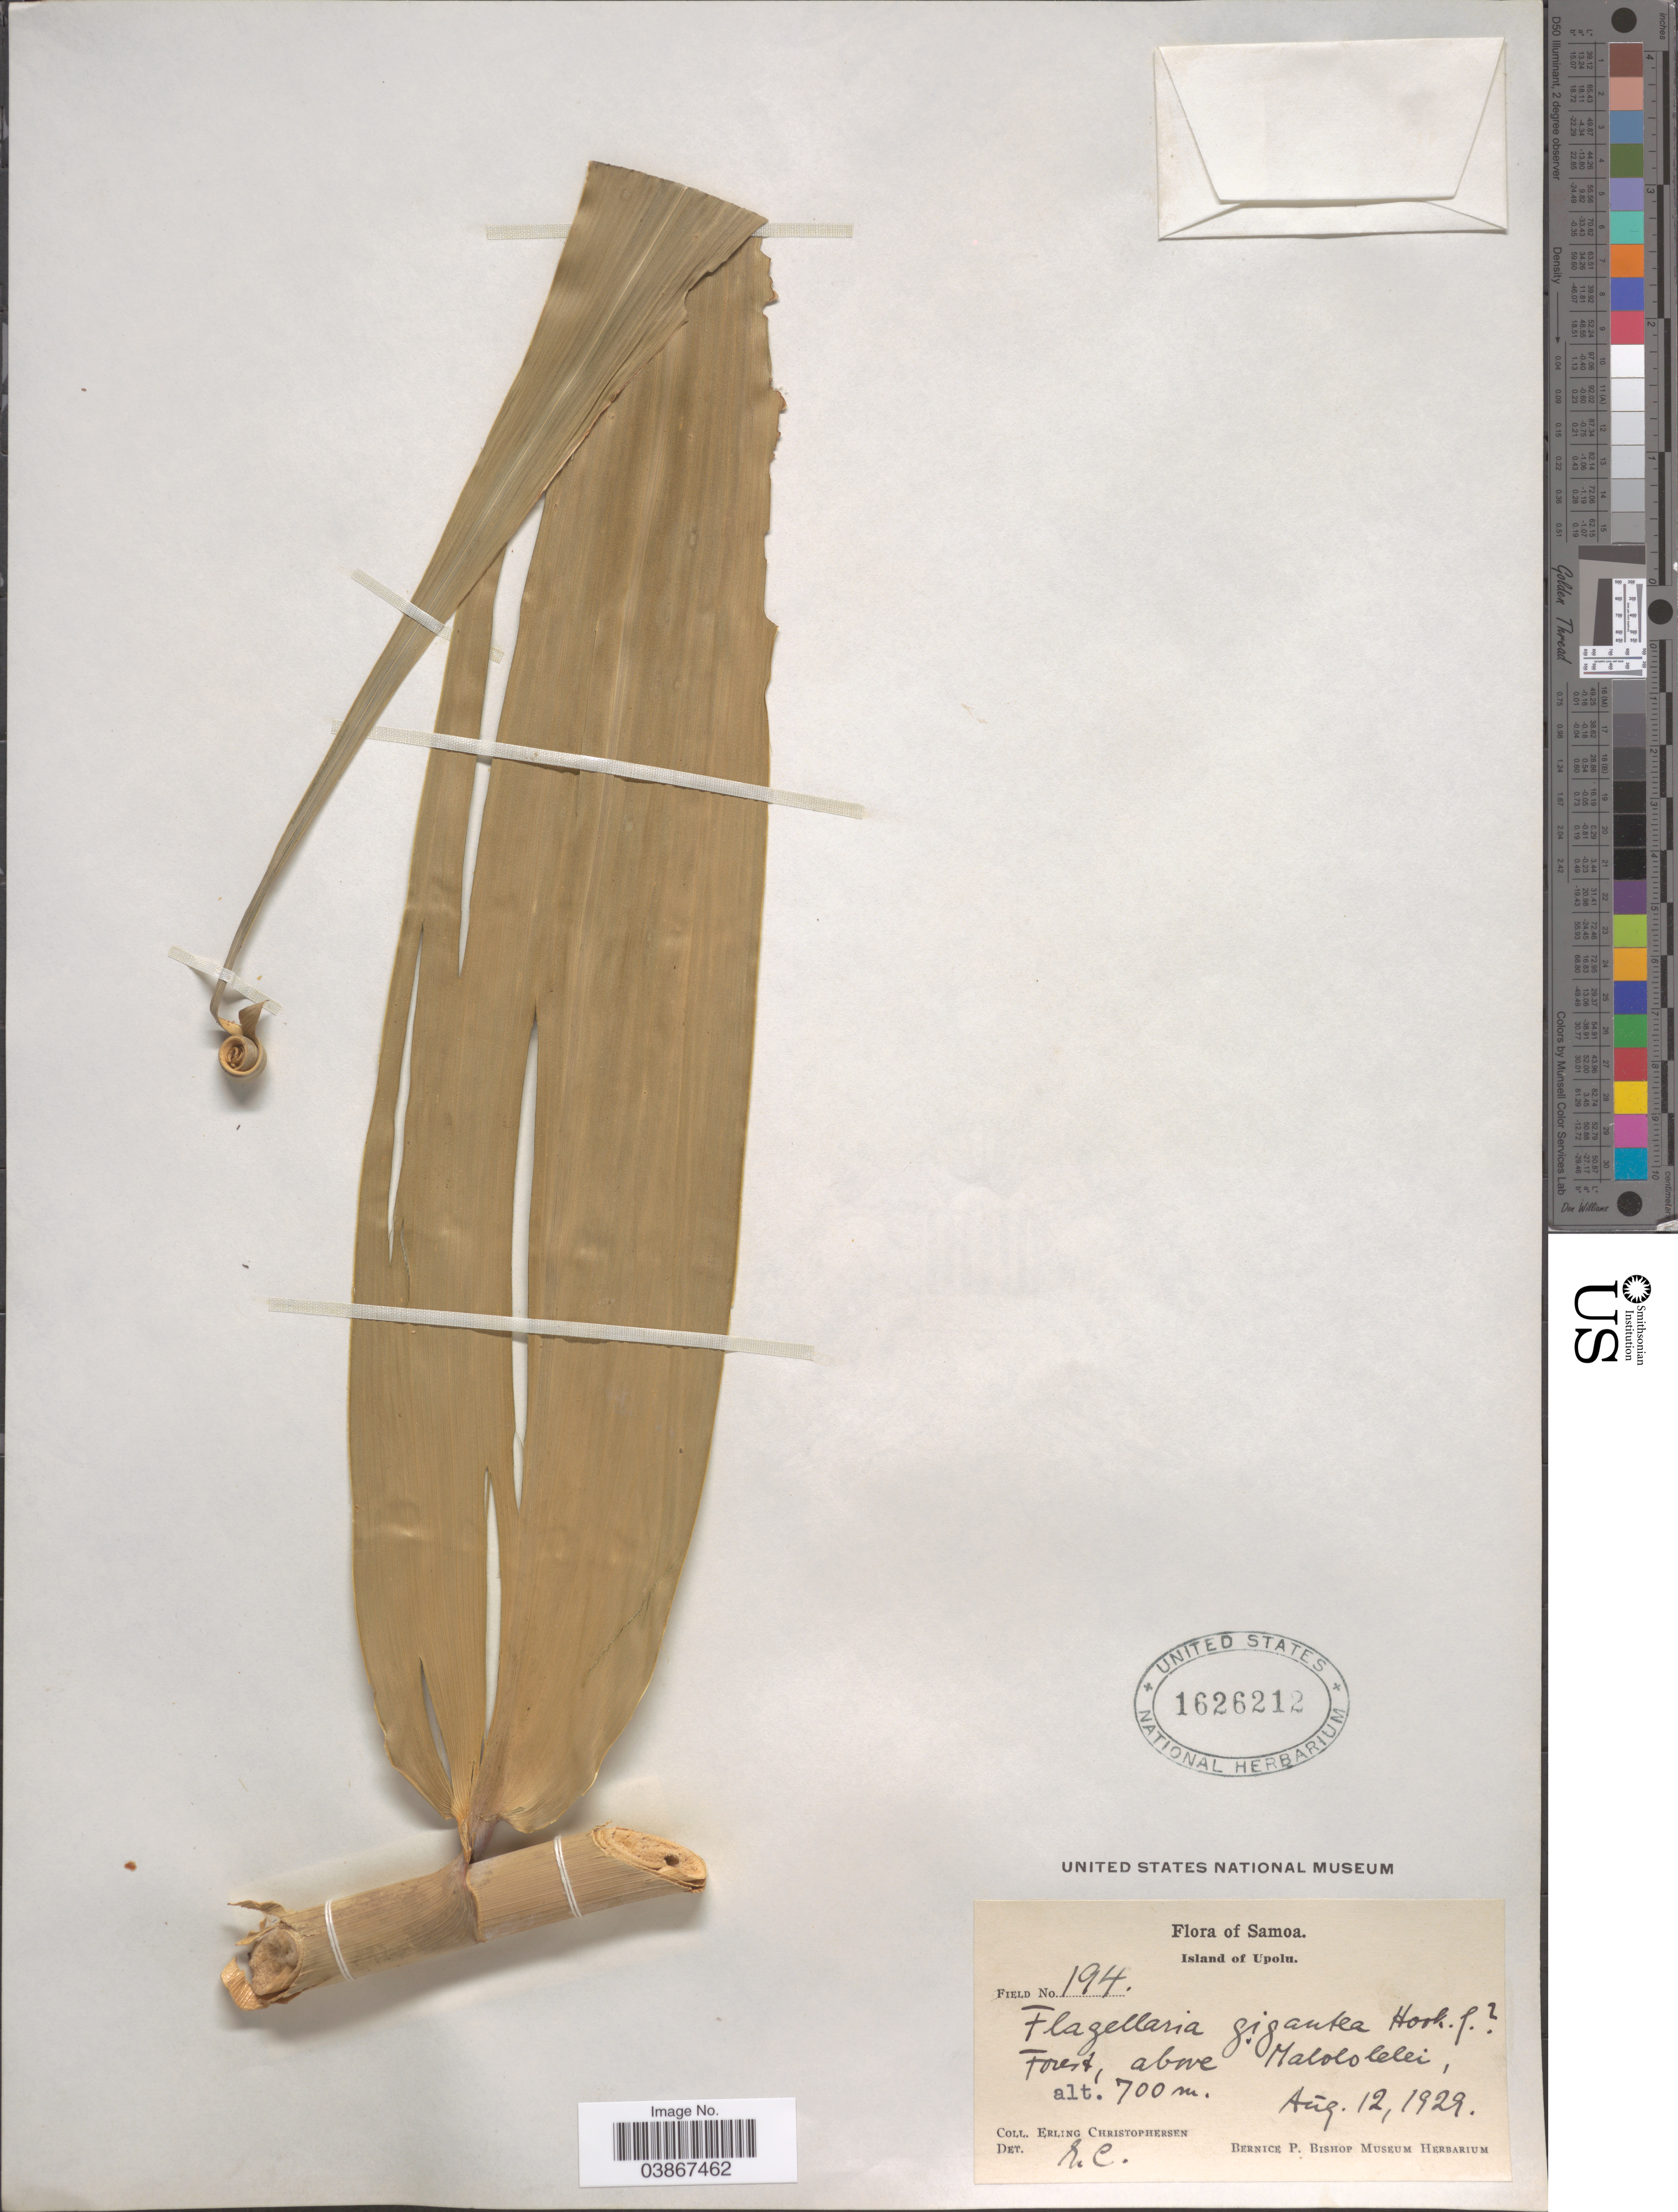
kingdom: Plantae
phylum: Tracheophyta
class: Liliopsida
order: Poales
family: Flagellariaceae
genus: Flagellaria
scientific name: Flagellaria gigantea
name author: Hook. f.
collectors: E. Christophersen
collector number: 194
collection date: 1929-08-12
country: Samoa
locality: Samoa. Island of Upolu. Forest, above Malolo lelei.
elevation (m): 700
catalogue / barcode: US 1626212